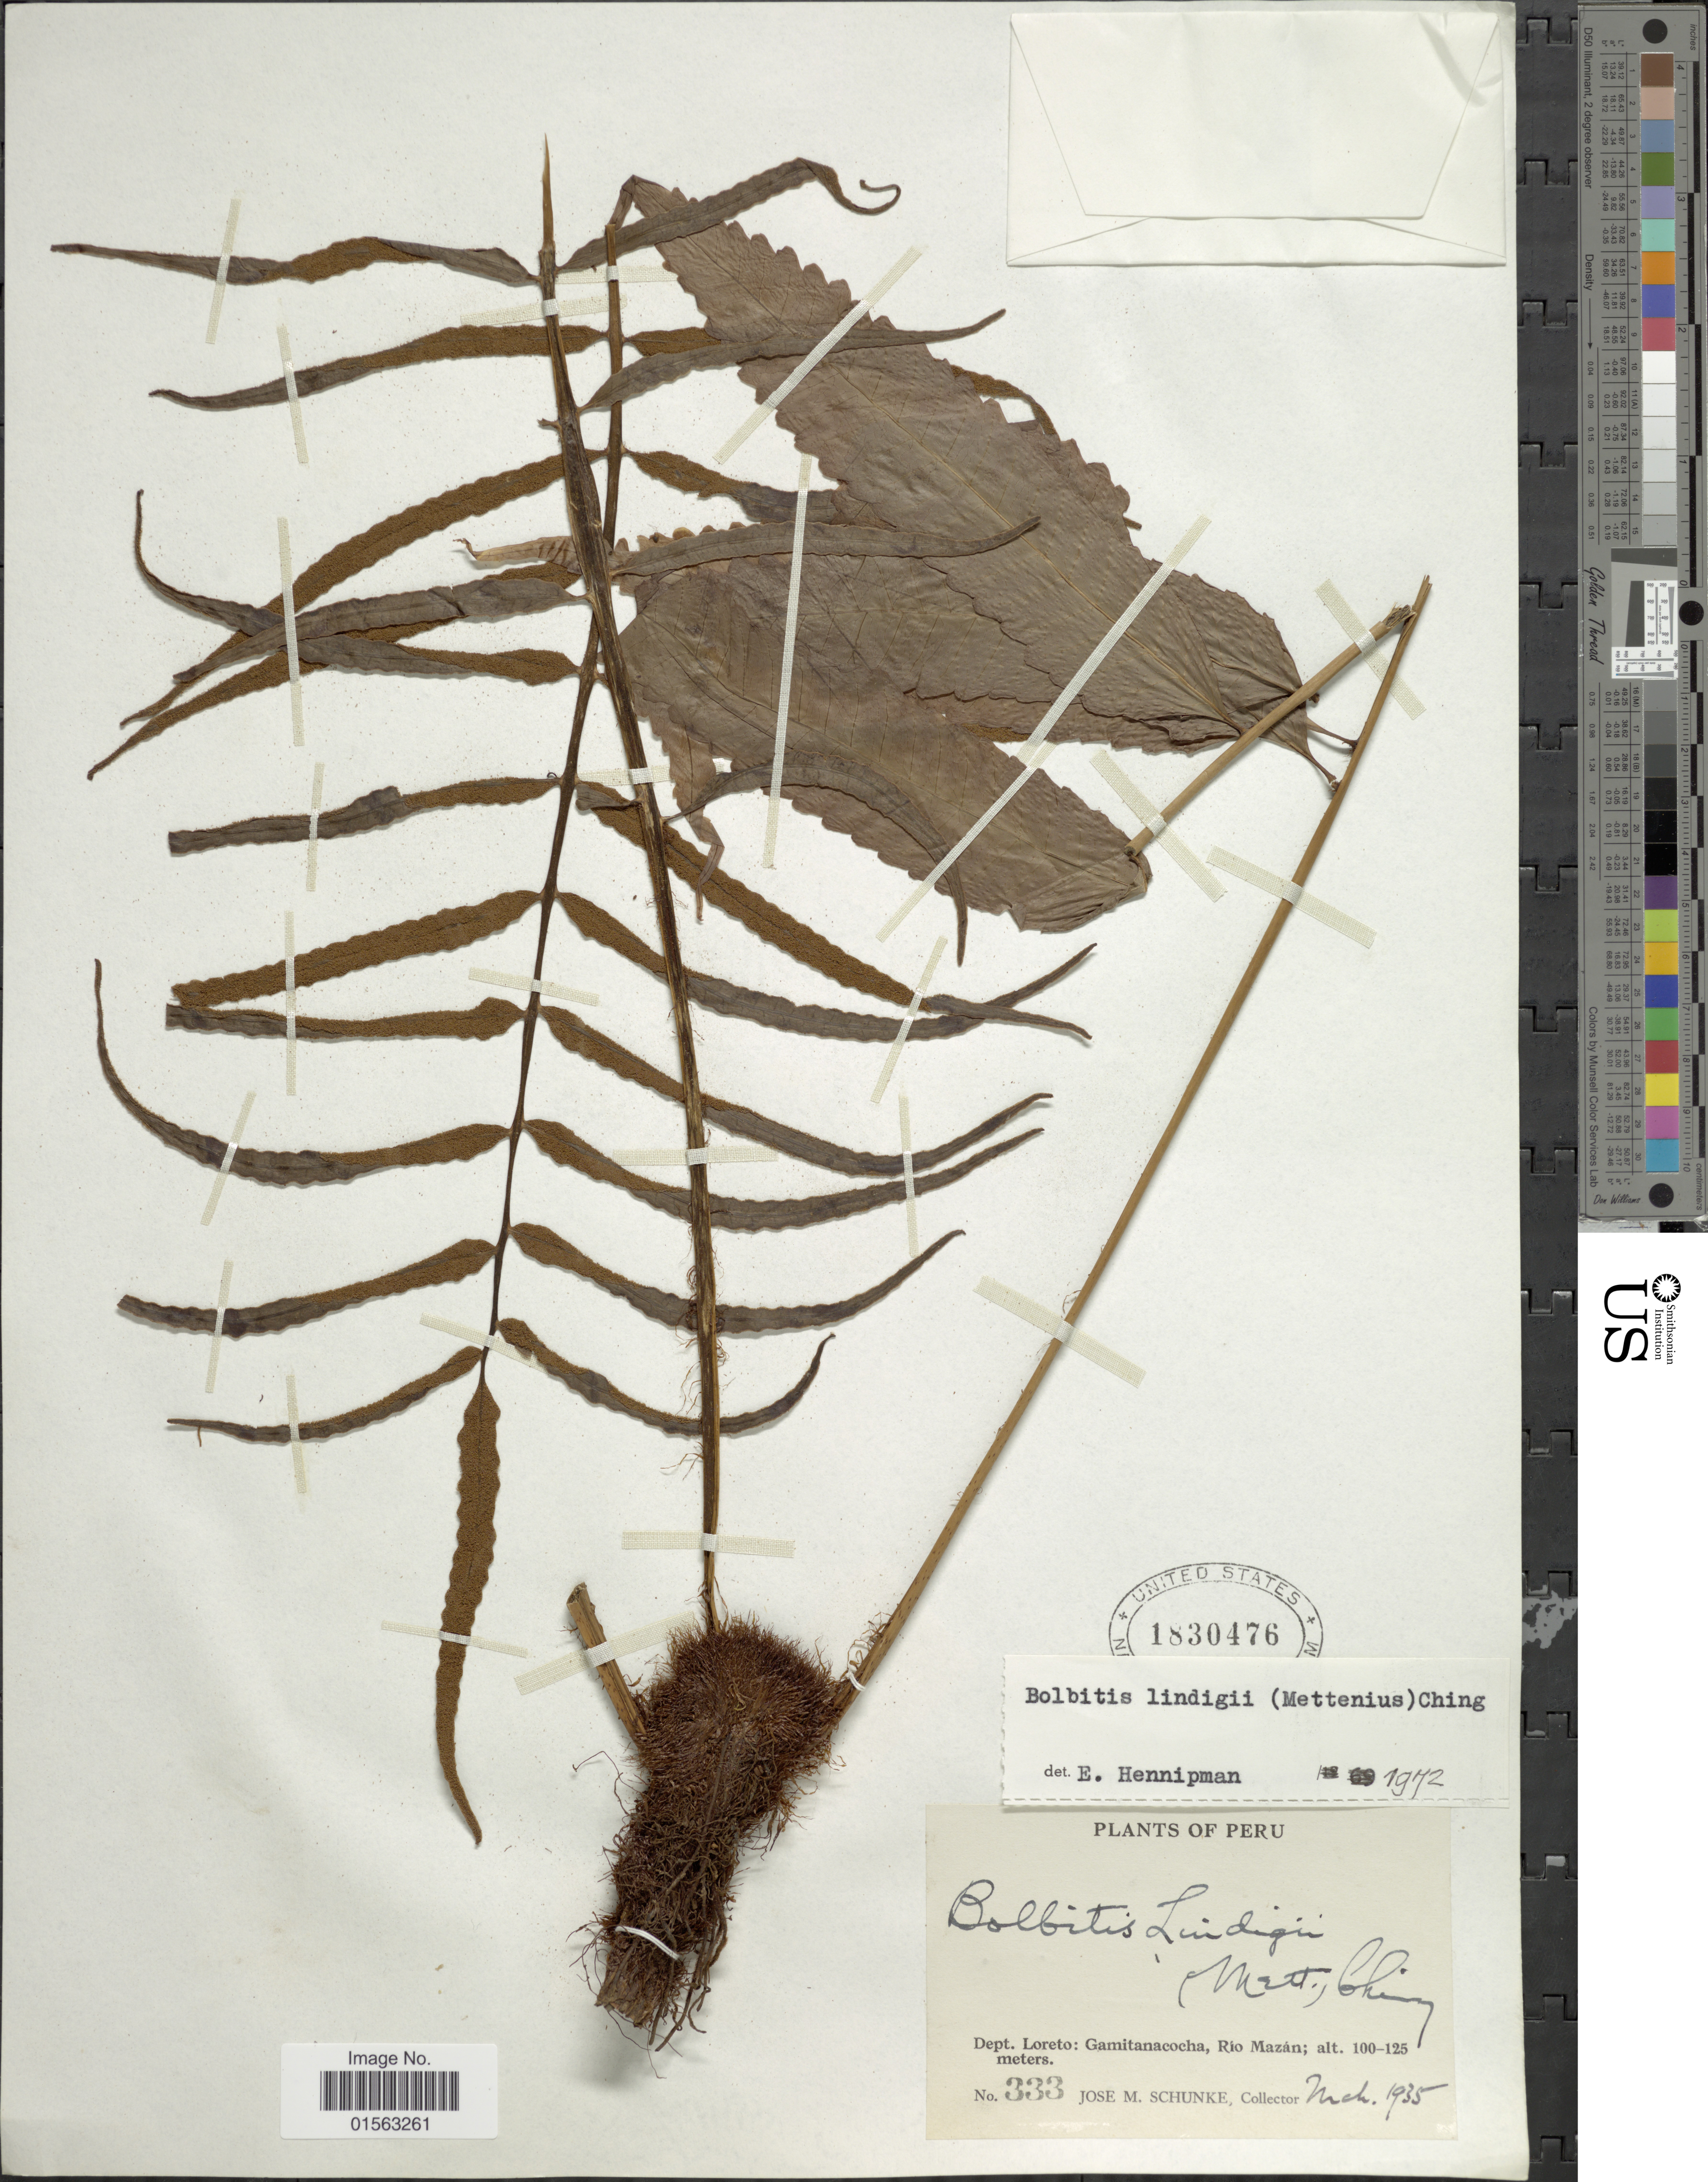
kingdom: Plantae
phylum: Tracheophyta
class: Polypodiopsida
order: Polypodiales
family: Dryopteridaceae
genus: Mickelia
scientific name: Mickelia lindigii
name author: (Mett.) R.C. Moran et al.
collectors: J. M. Schunke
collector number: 333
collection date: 1935-03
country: Peru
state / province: Loreto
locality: Peru, Gamitanacocha Río Mazán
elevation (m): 100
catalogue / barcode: US 1830476